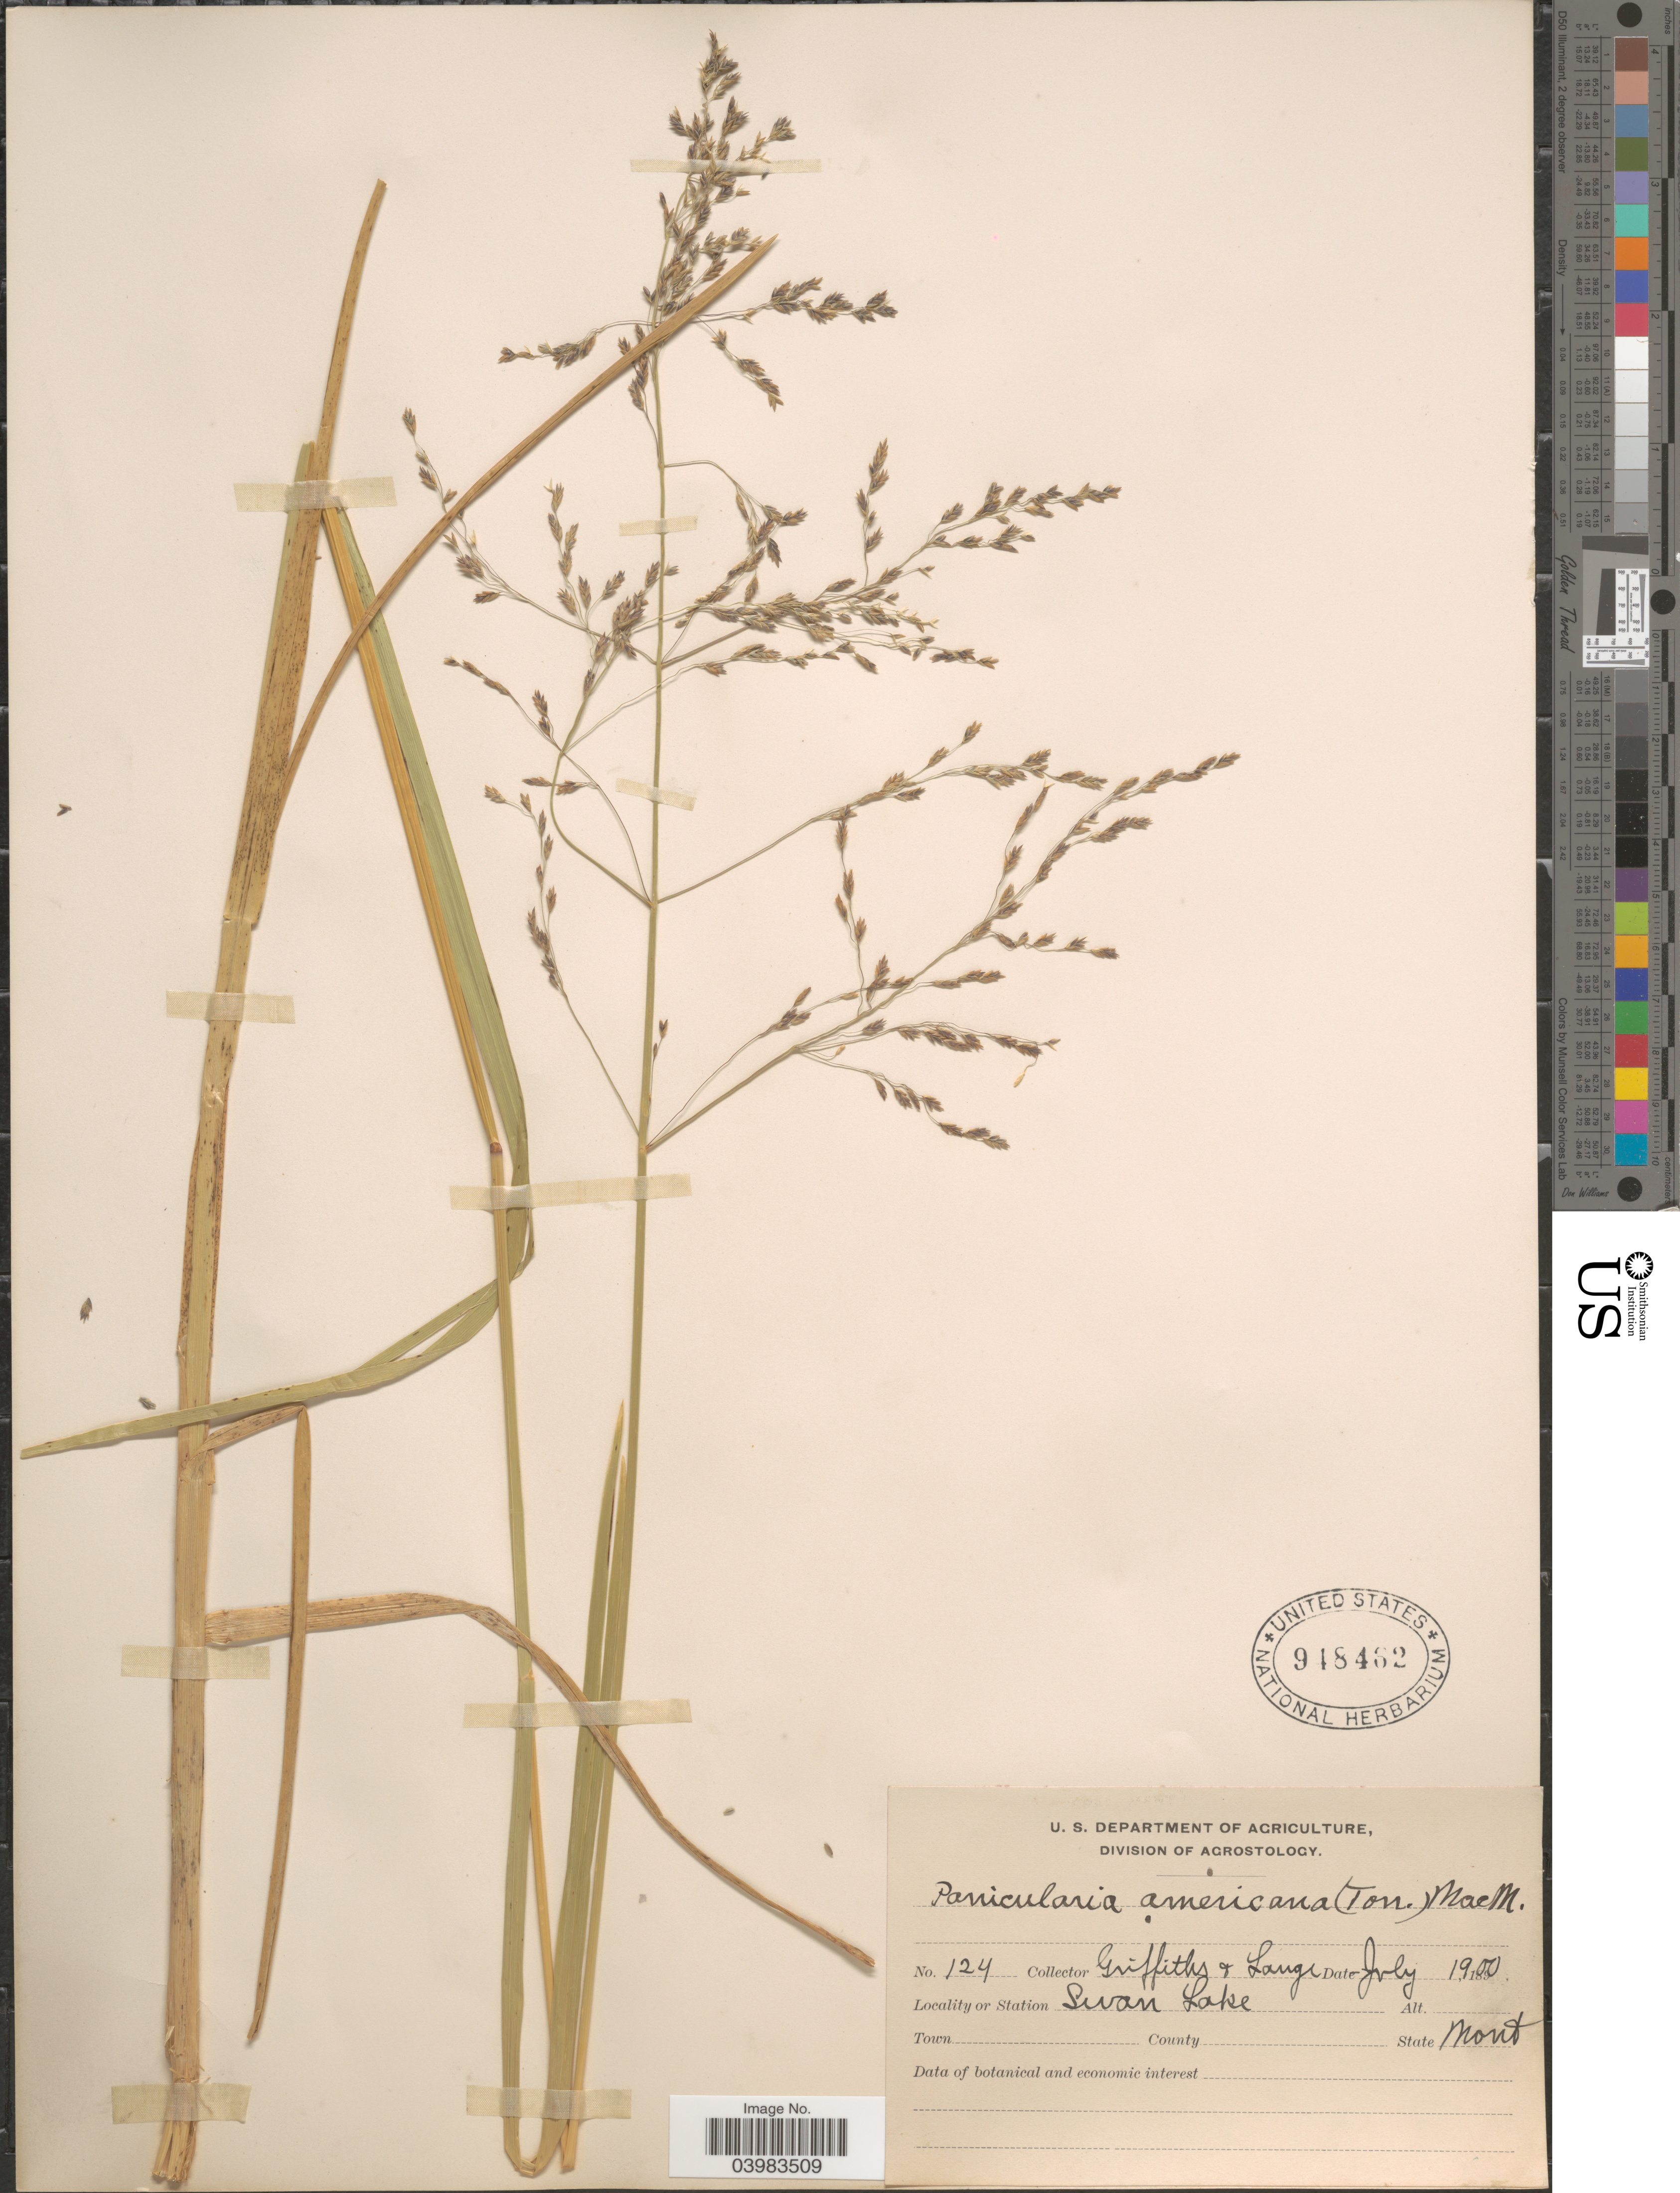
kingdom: Plantae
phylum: Tracheophyta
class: Liliopsida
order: Poales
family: Poaceae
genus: Glyceria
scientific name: Glyceria grandis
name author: S. Watson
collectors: -- Griffiths & -- Lange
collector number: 124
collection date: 1900-07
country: United States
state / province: Montana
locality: Station Swan Lake.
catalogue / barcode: US 948462